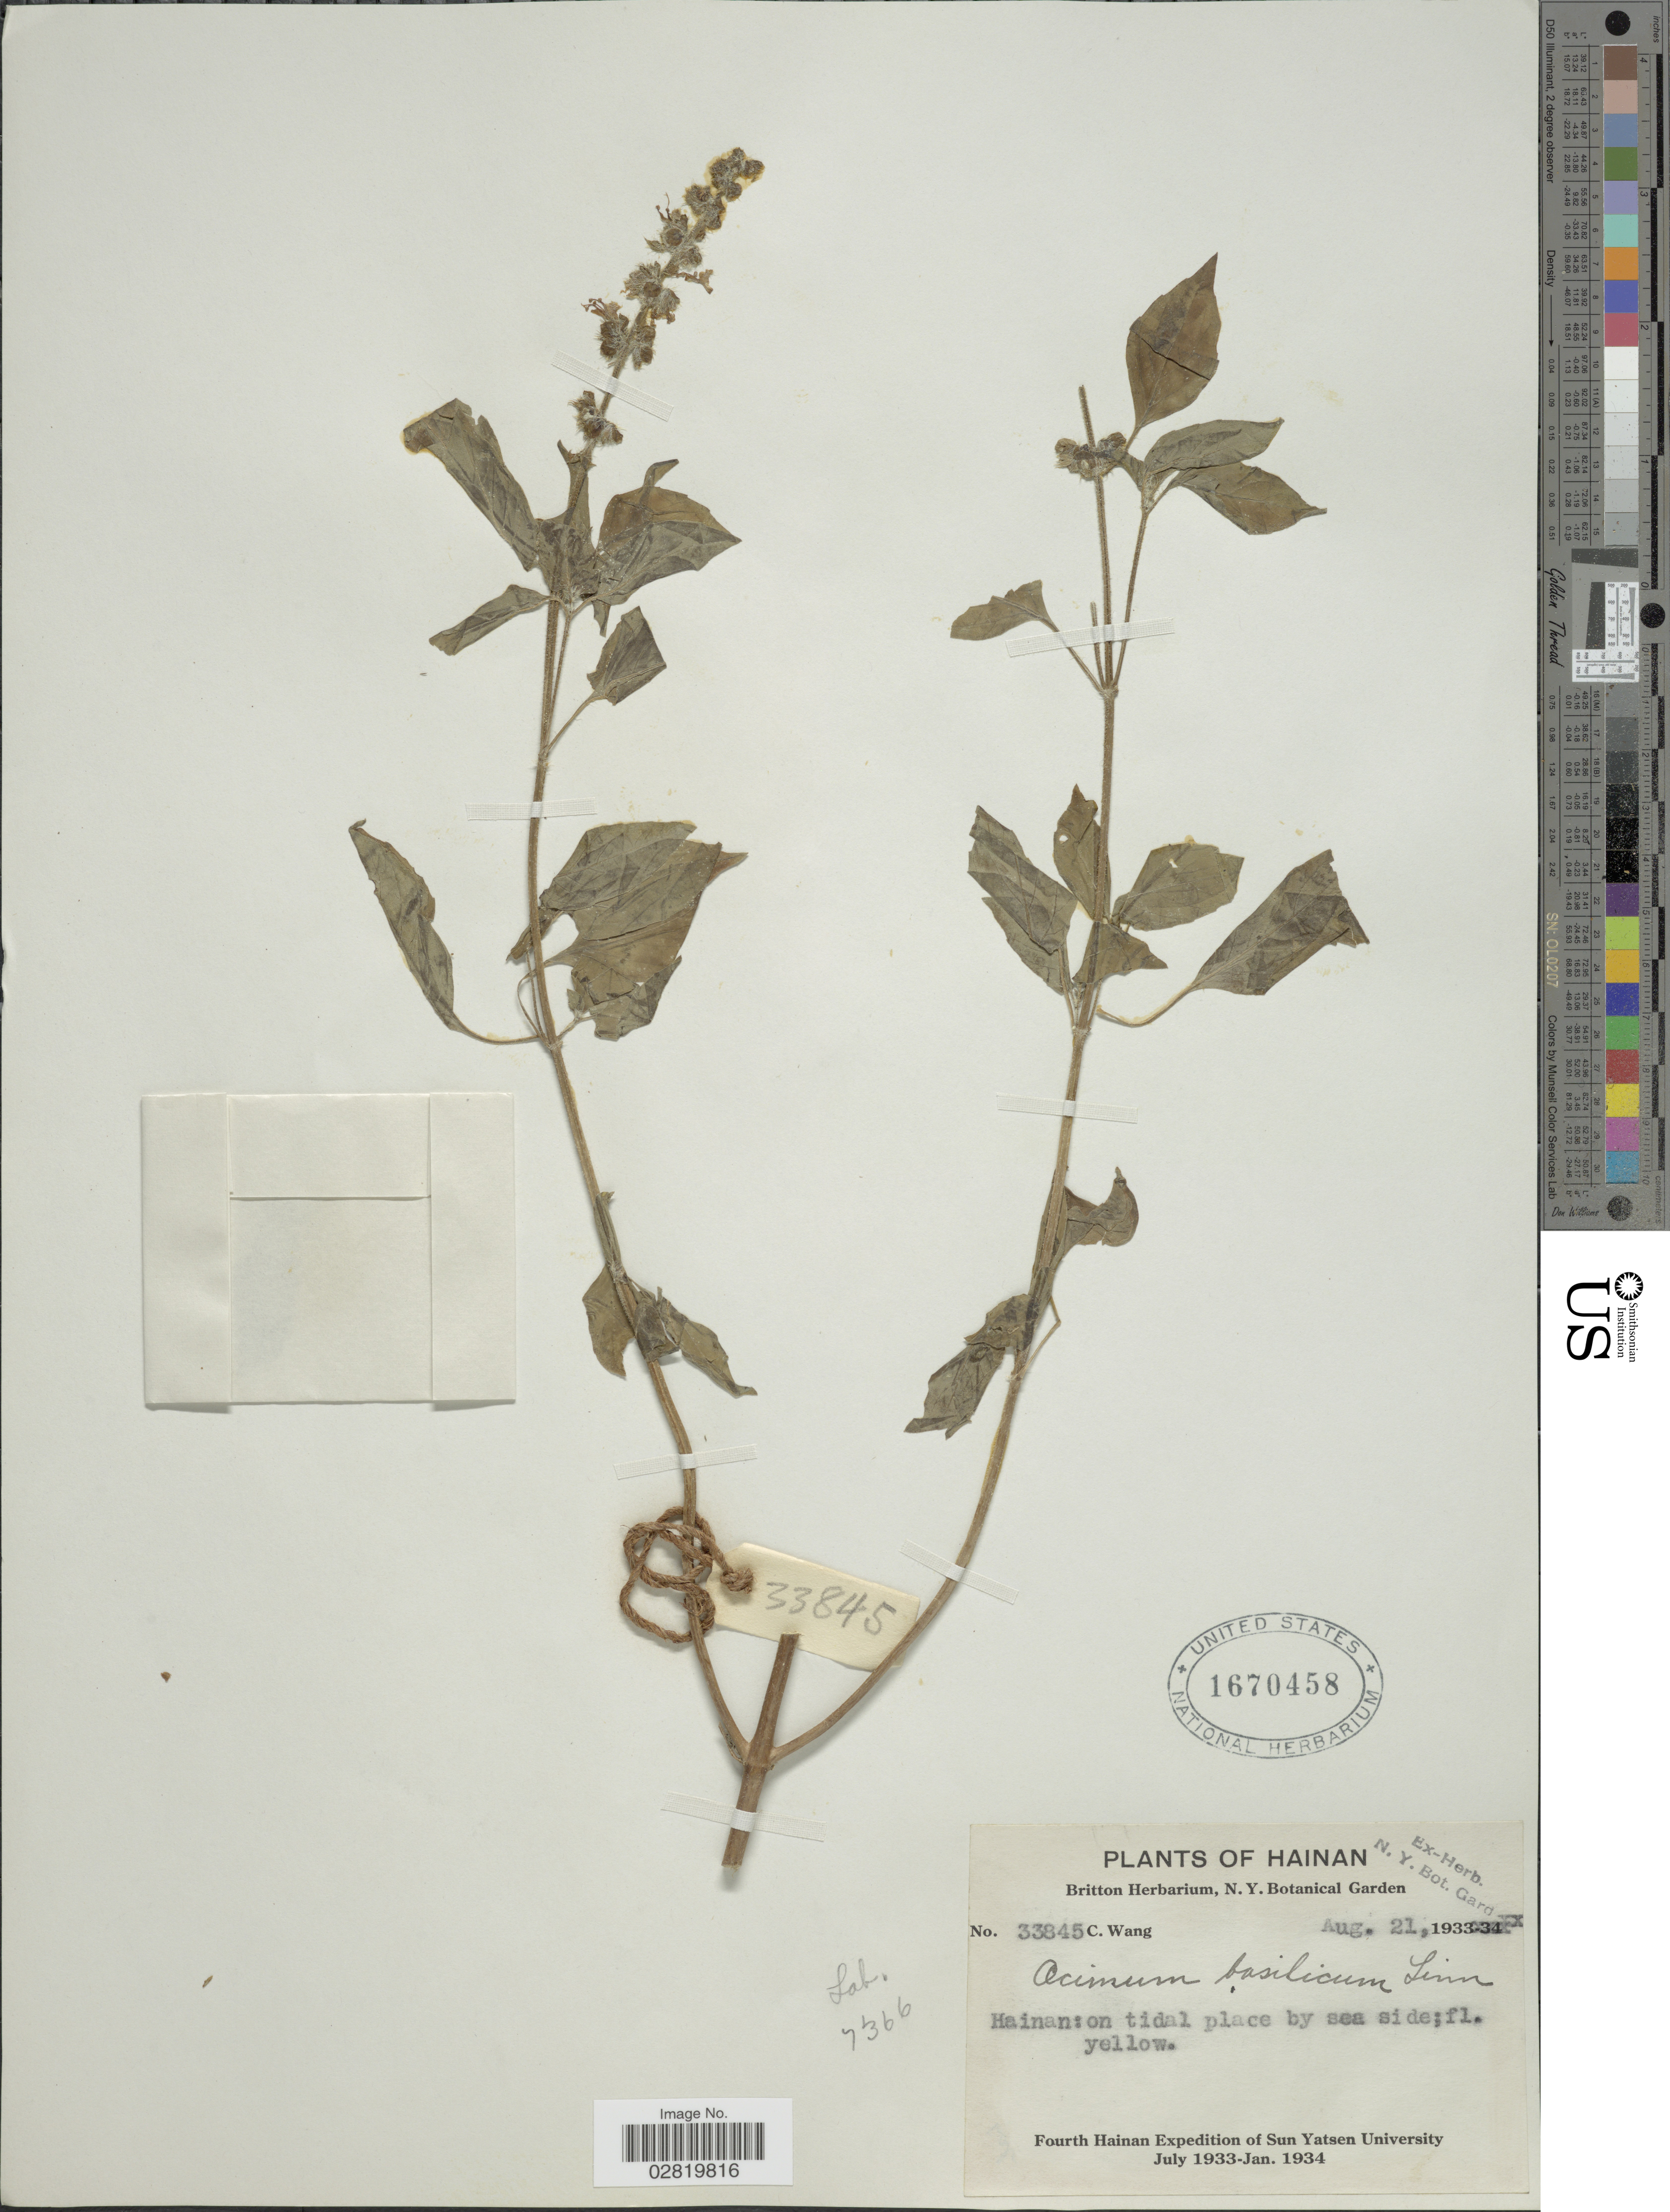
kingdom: Plantae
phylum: Tracheophyta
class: Magnoliopsida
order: Lamiales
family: Lamiaceae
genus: Ocimum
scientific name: Ocimum basilicum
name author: L.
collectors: C. Wang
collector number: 33845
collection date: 1933-08-21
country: China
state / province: Hainan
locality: Hainan: on tidal place by sea side.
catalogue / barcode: US 1670458